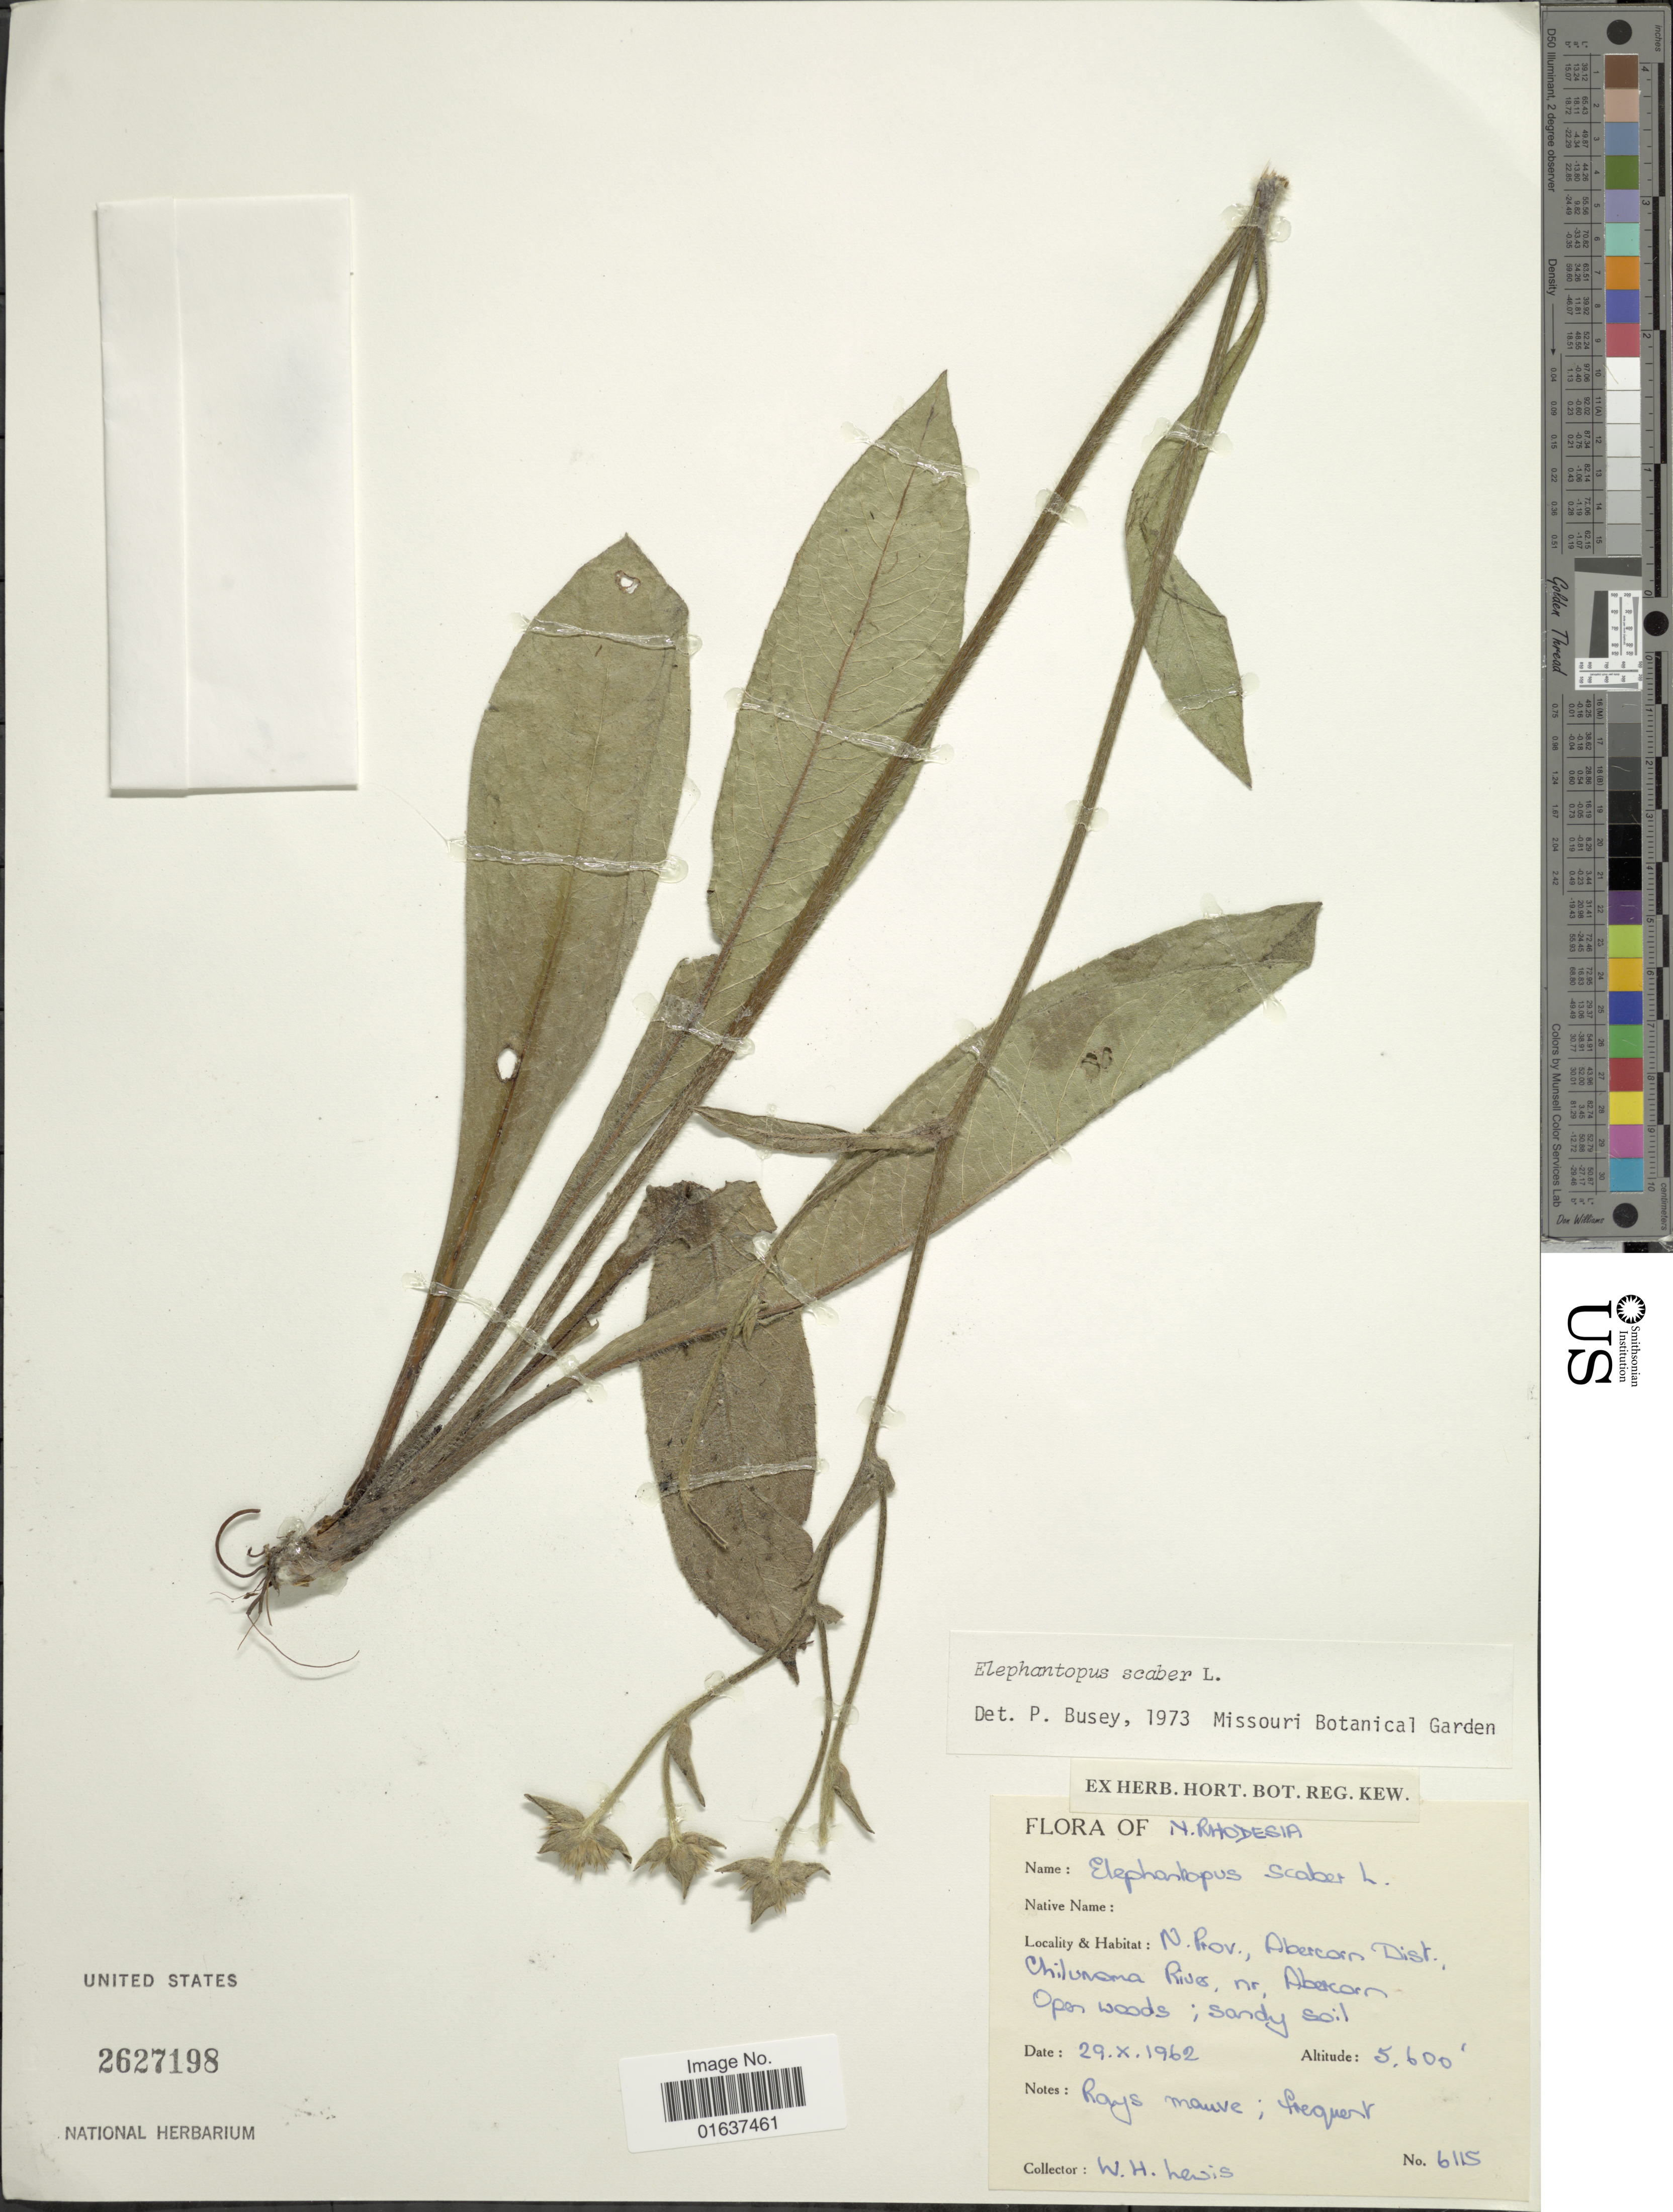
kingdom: Plantae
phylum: Tracheophyta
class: Magnoliopsida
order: Asterales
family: Asteraceae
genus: Elephantopus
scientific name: Elephantopus scaber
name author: L.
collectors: W. H. Lewis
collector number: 6115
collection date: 1962-10-29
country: Zambia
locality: N. Rhodesia. N. Prov. Abercorn Dist. Chilonoma Rives, nr. Abercorn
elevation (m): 1707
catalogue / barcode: US 2627198